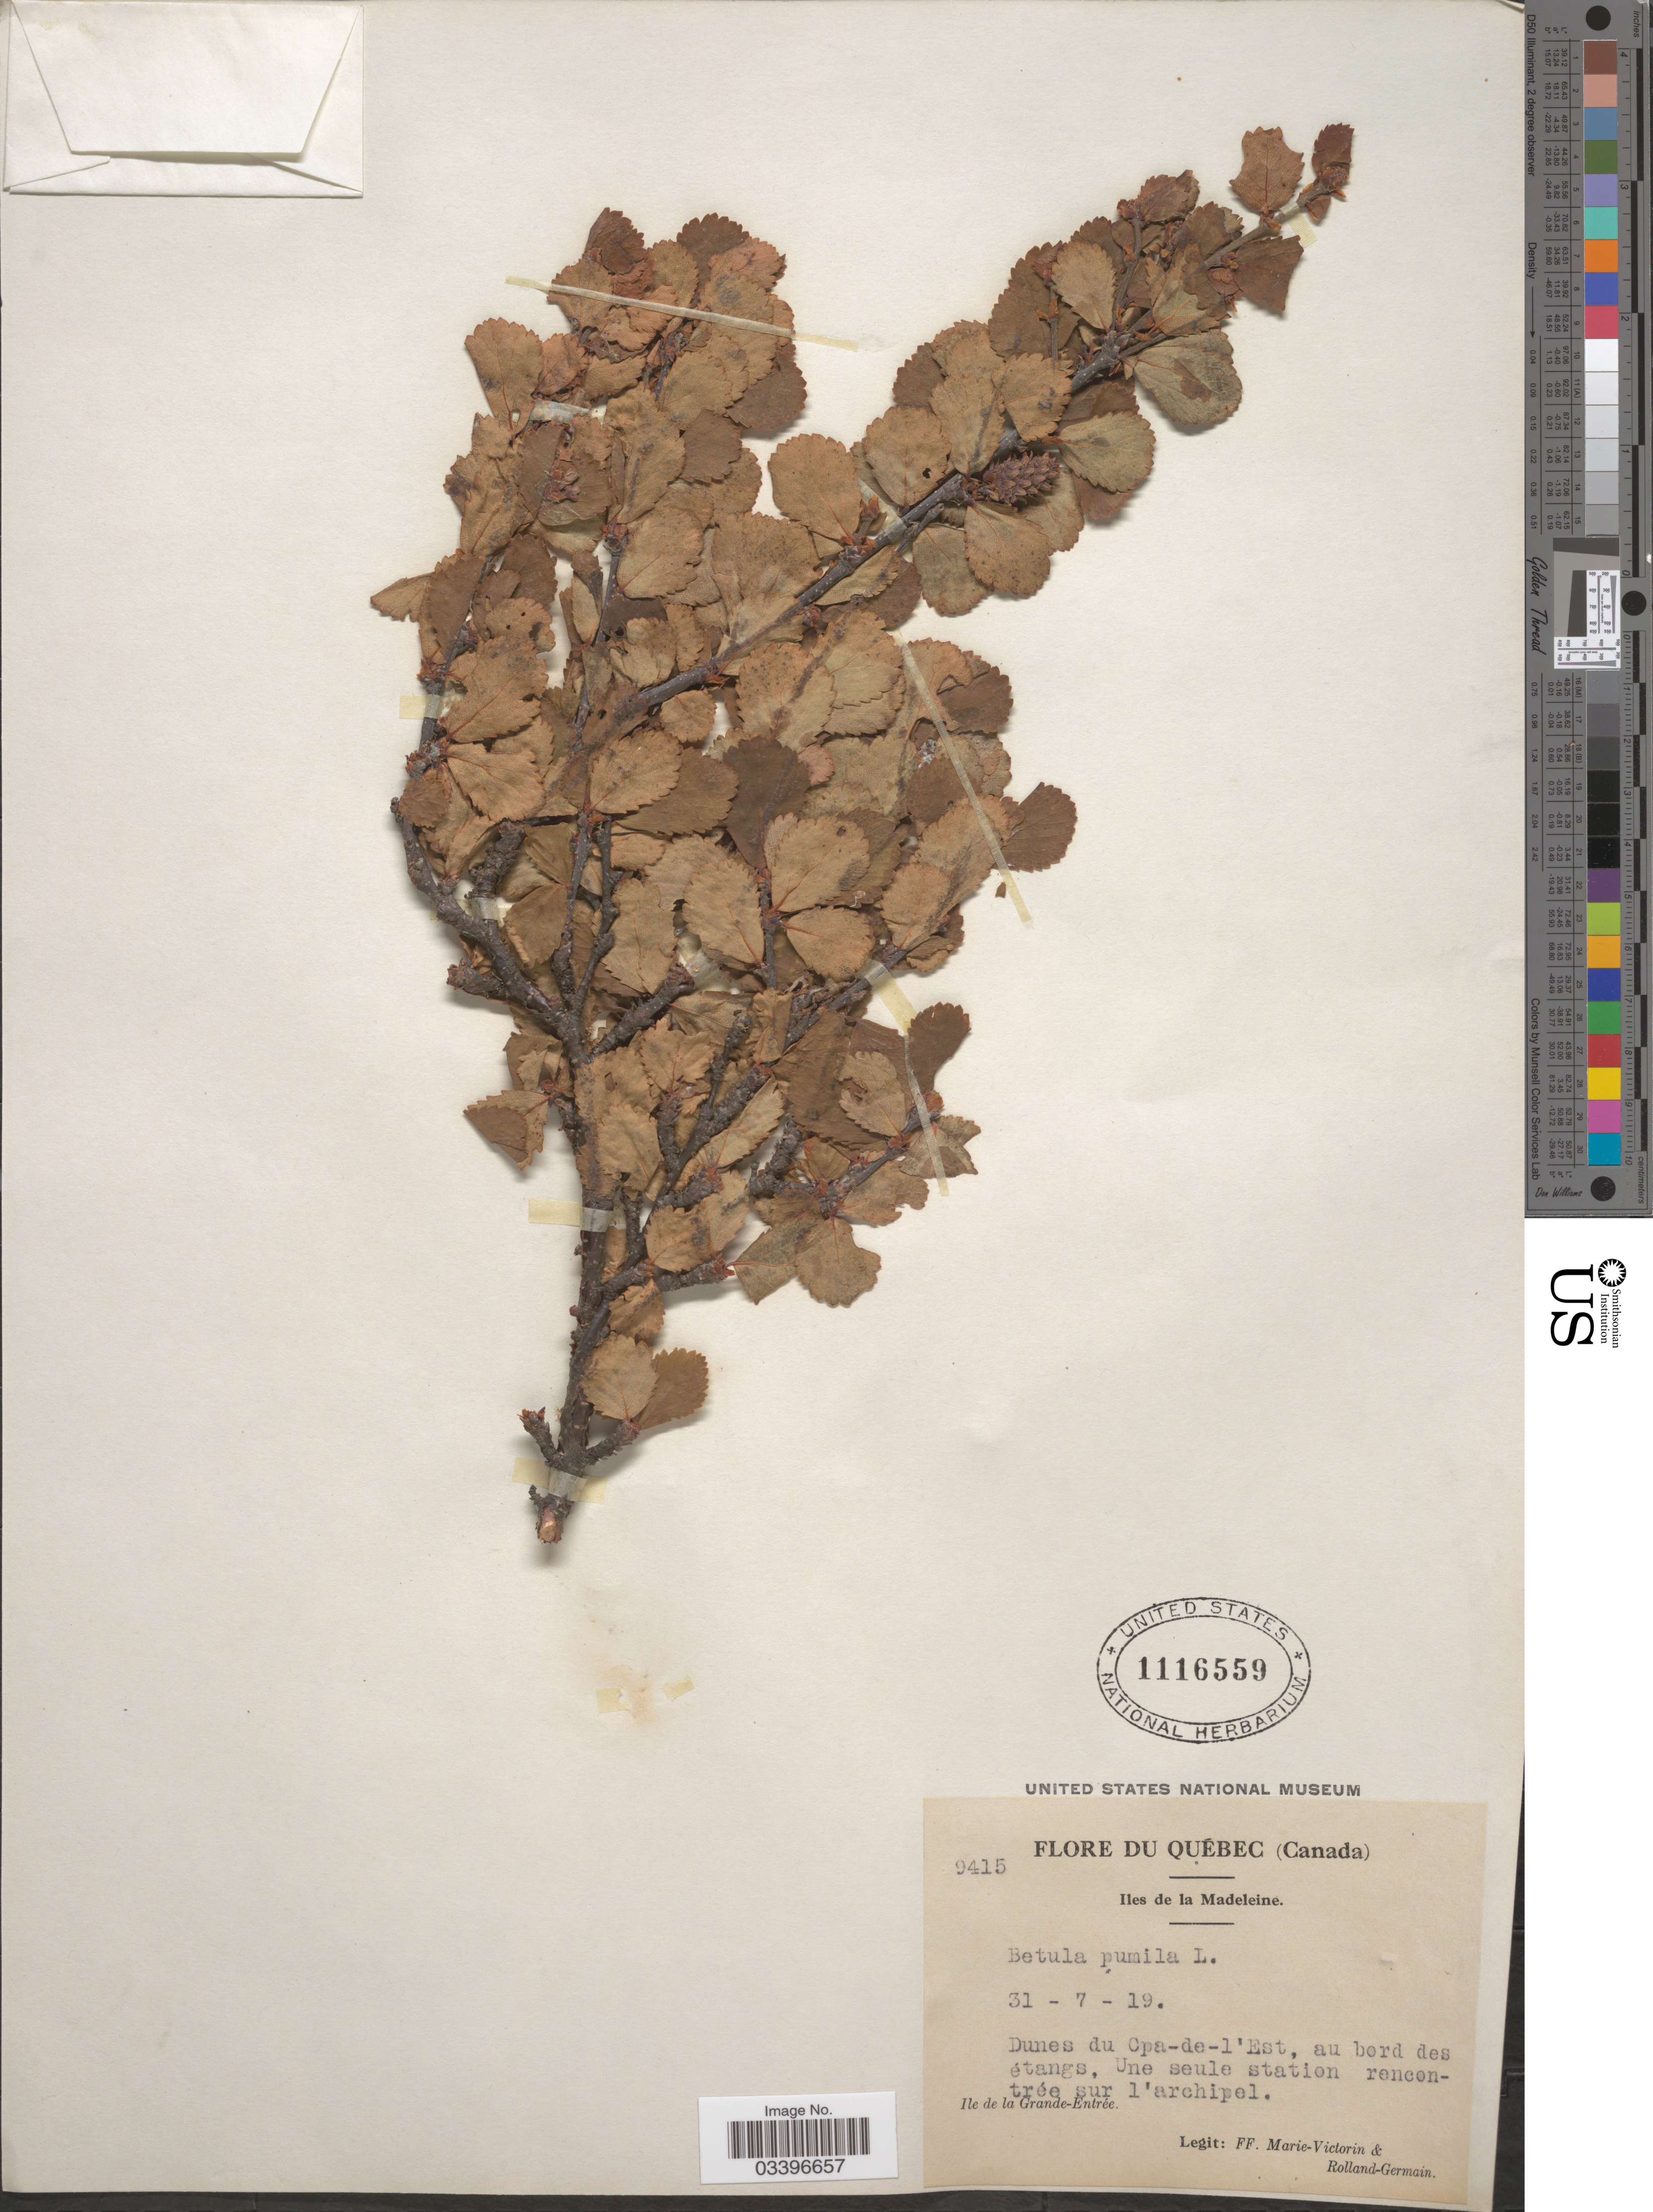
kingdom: Plantae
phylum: Tracheophyta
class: Magnoliopsida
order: Fagales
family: Betulaceae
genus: Betula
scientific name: Betula pumila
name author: L.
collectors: F. Marie-Victorin & Rolland-Germain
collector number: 9415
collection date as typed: Transcribed d/m/y: 31/7/19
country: Canada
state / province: Quebec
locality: Iles de la Madeleine. Dunes du Cpa-de-l'Est, au bord des étangs, Une seule station rencontrée sur l'archipel. Ile de la Grande-Entrée.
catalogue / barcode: US 1116559